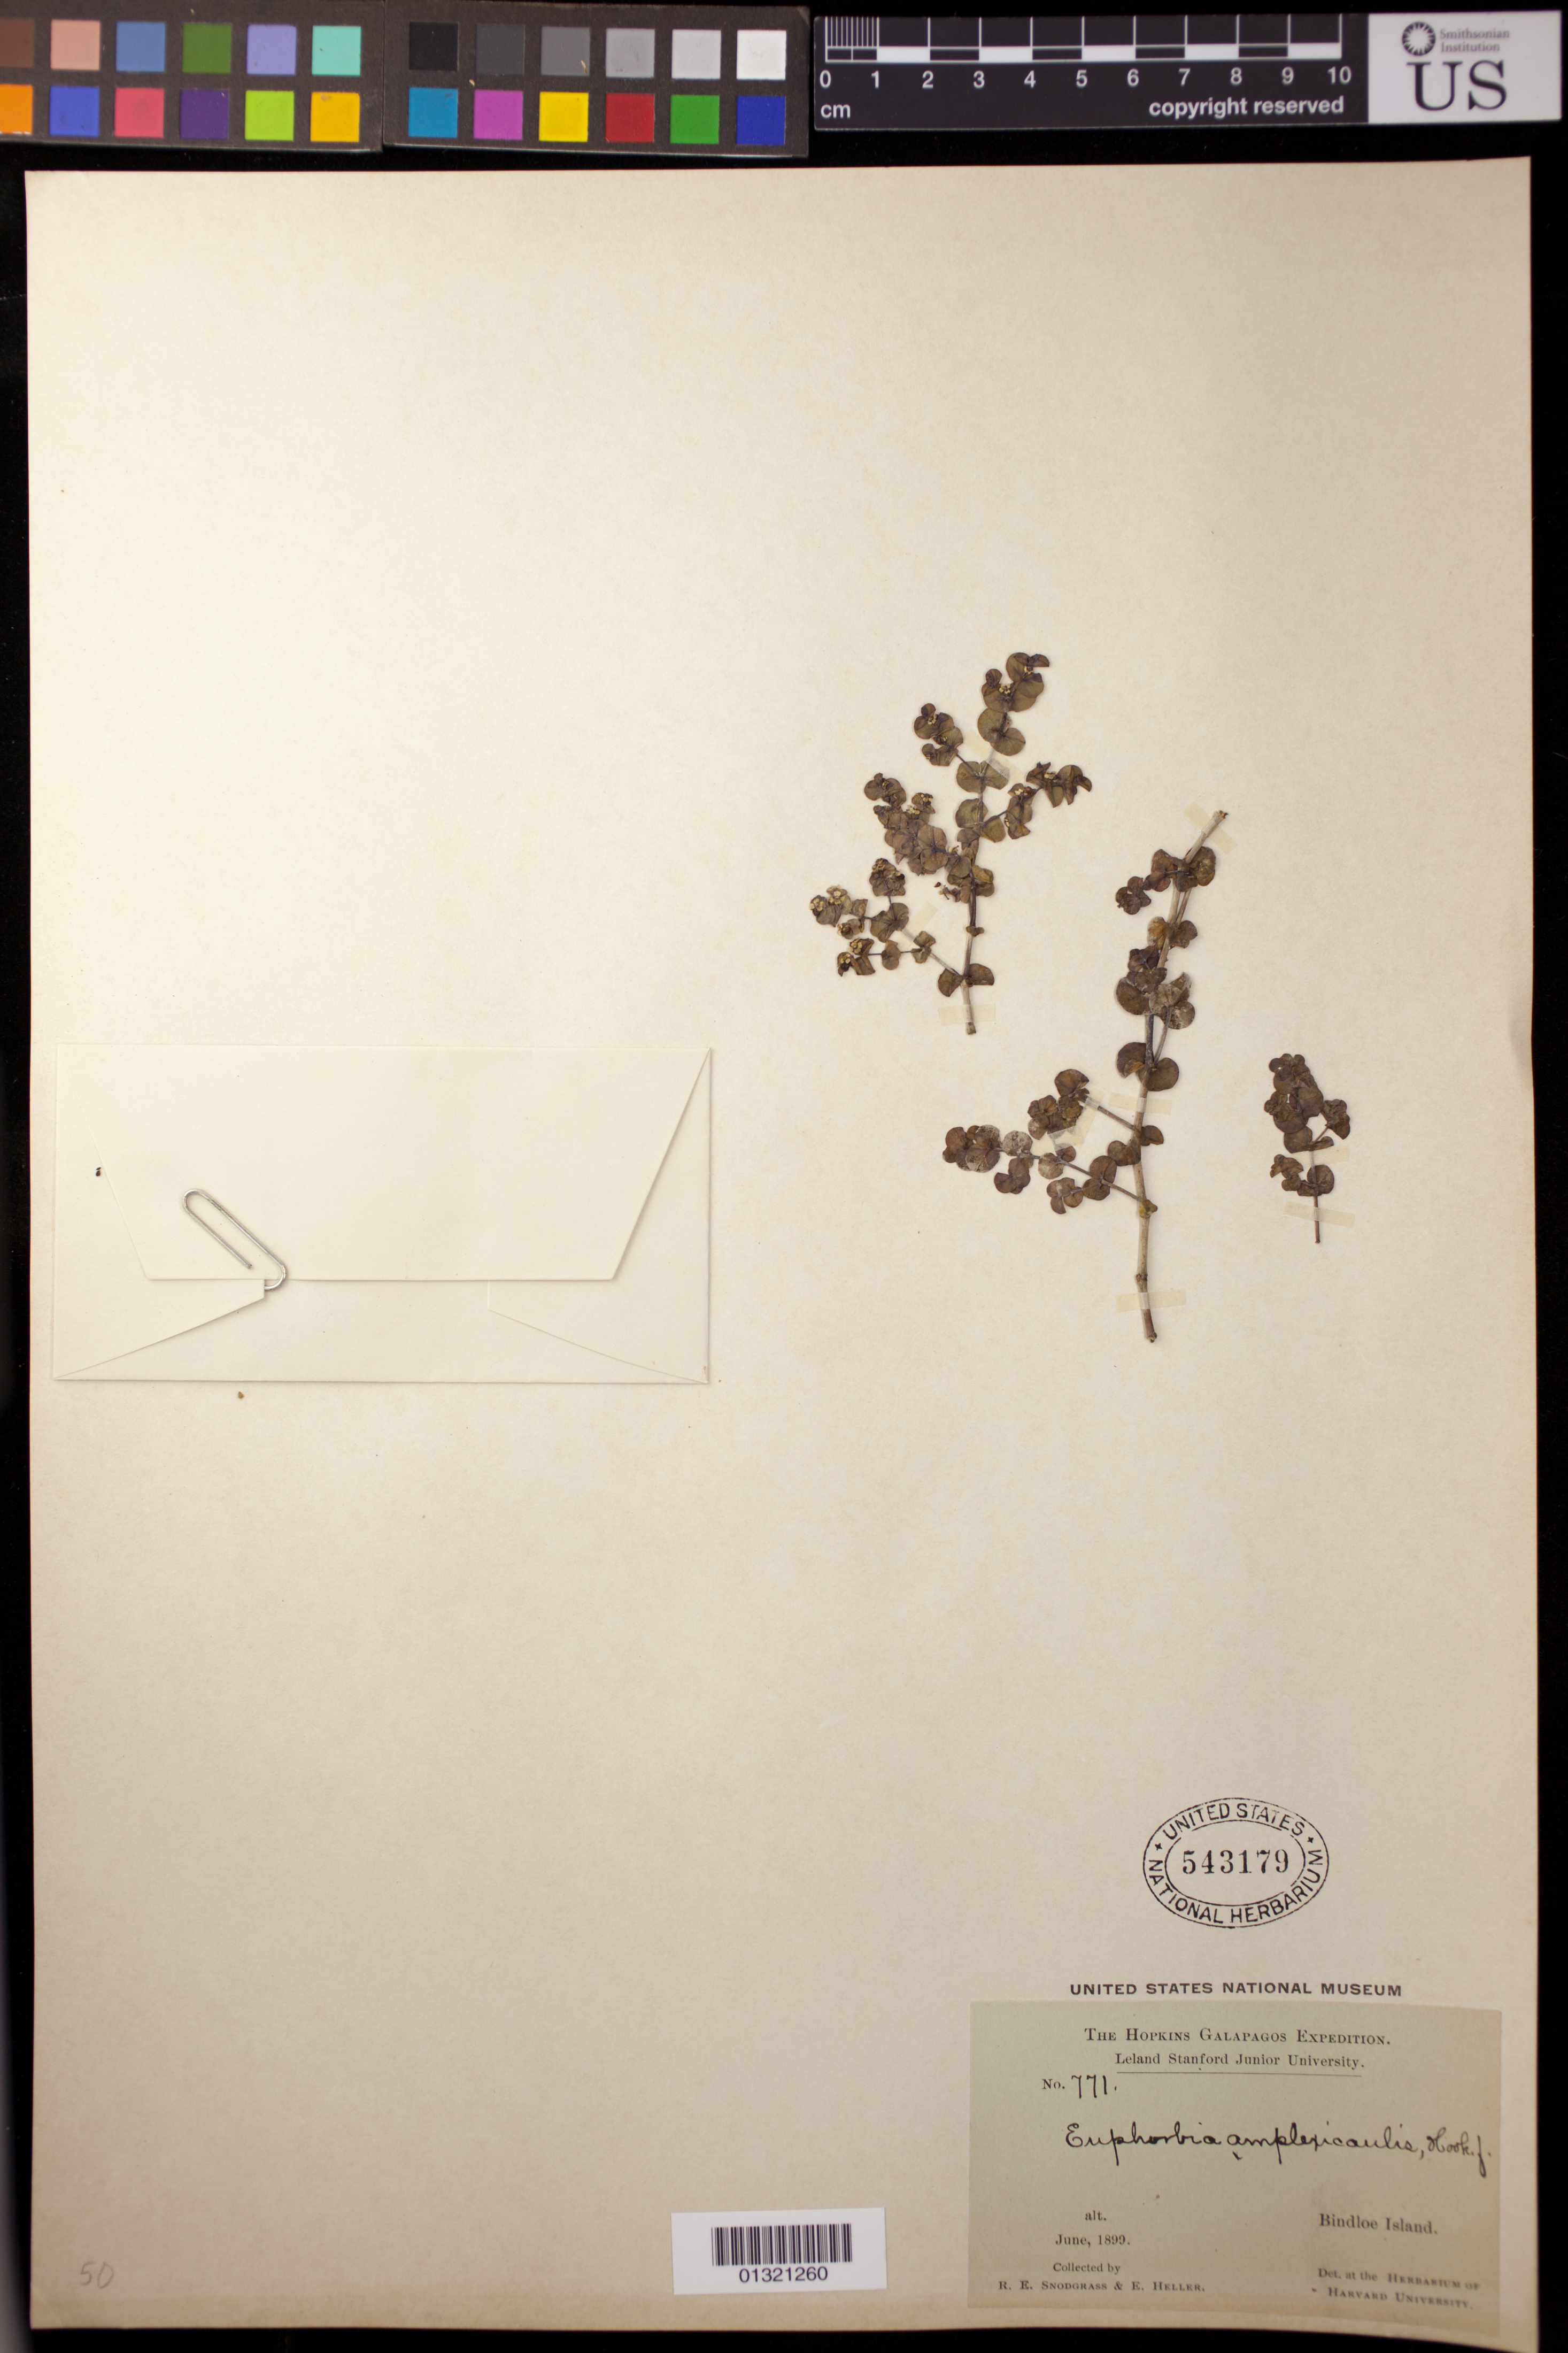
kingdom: Plantae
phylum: Tracheophyta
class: Magnoliopsida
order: Malpighiales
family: Euphorbiaceae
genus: Euphorbia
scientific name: Euphorbia amplexicaulis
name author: Hook. f.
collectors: R. E. Snodgrass & E. Heller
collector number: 771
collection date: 1899-06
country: Ecuador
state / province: Colón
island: Marchena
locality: Bindloe [Marchena] Island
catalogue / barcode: US 543179